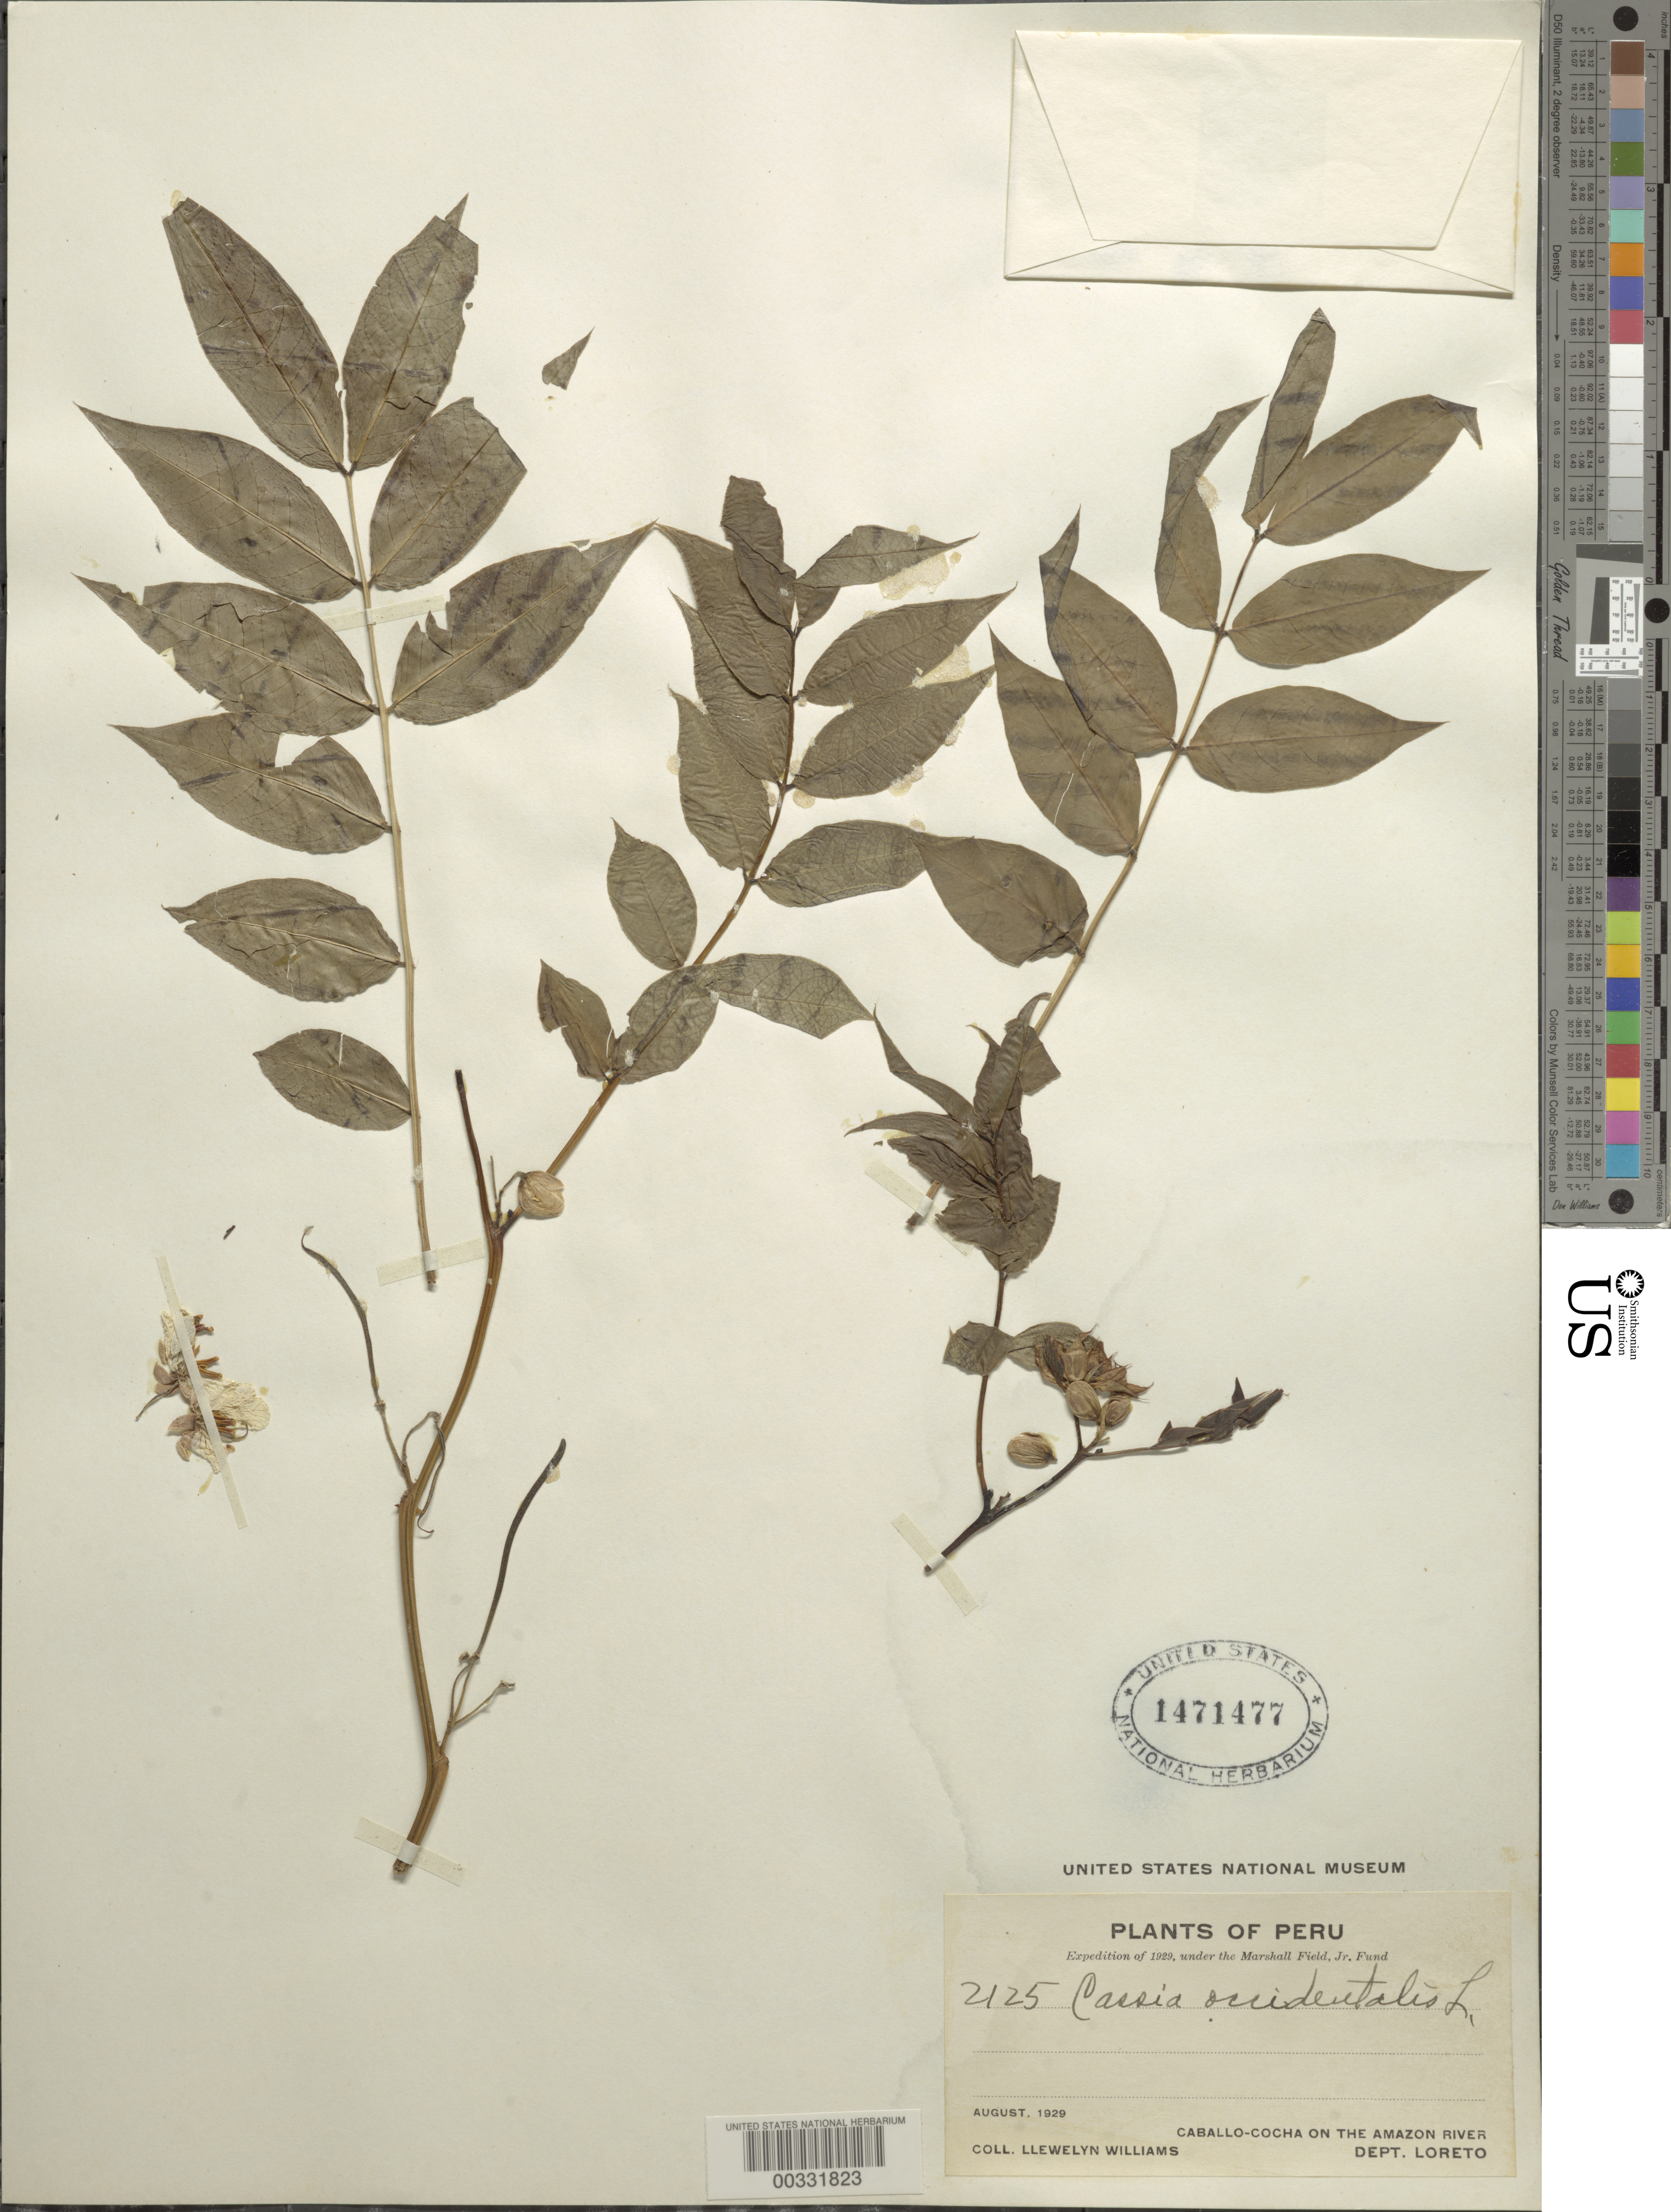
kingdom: Plantae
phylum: Tracheophyta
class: Magnoliopsida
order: Fabales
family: Fabaceae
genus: Senna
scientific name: Senna occidentalis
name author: (L.) Link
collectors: Ll. Williams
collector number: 2125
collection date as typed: Aug 1929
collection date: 1929-08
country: Peru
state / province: Loreto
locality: Caballo-cocha on the amazon river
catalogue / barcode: US 1471477